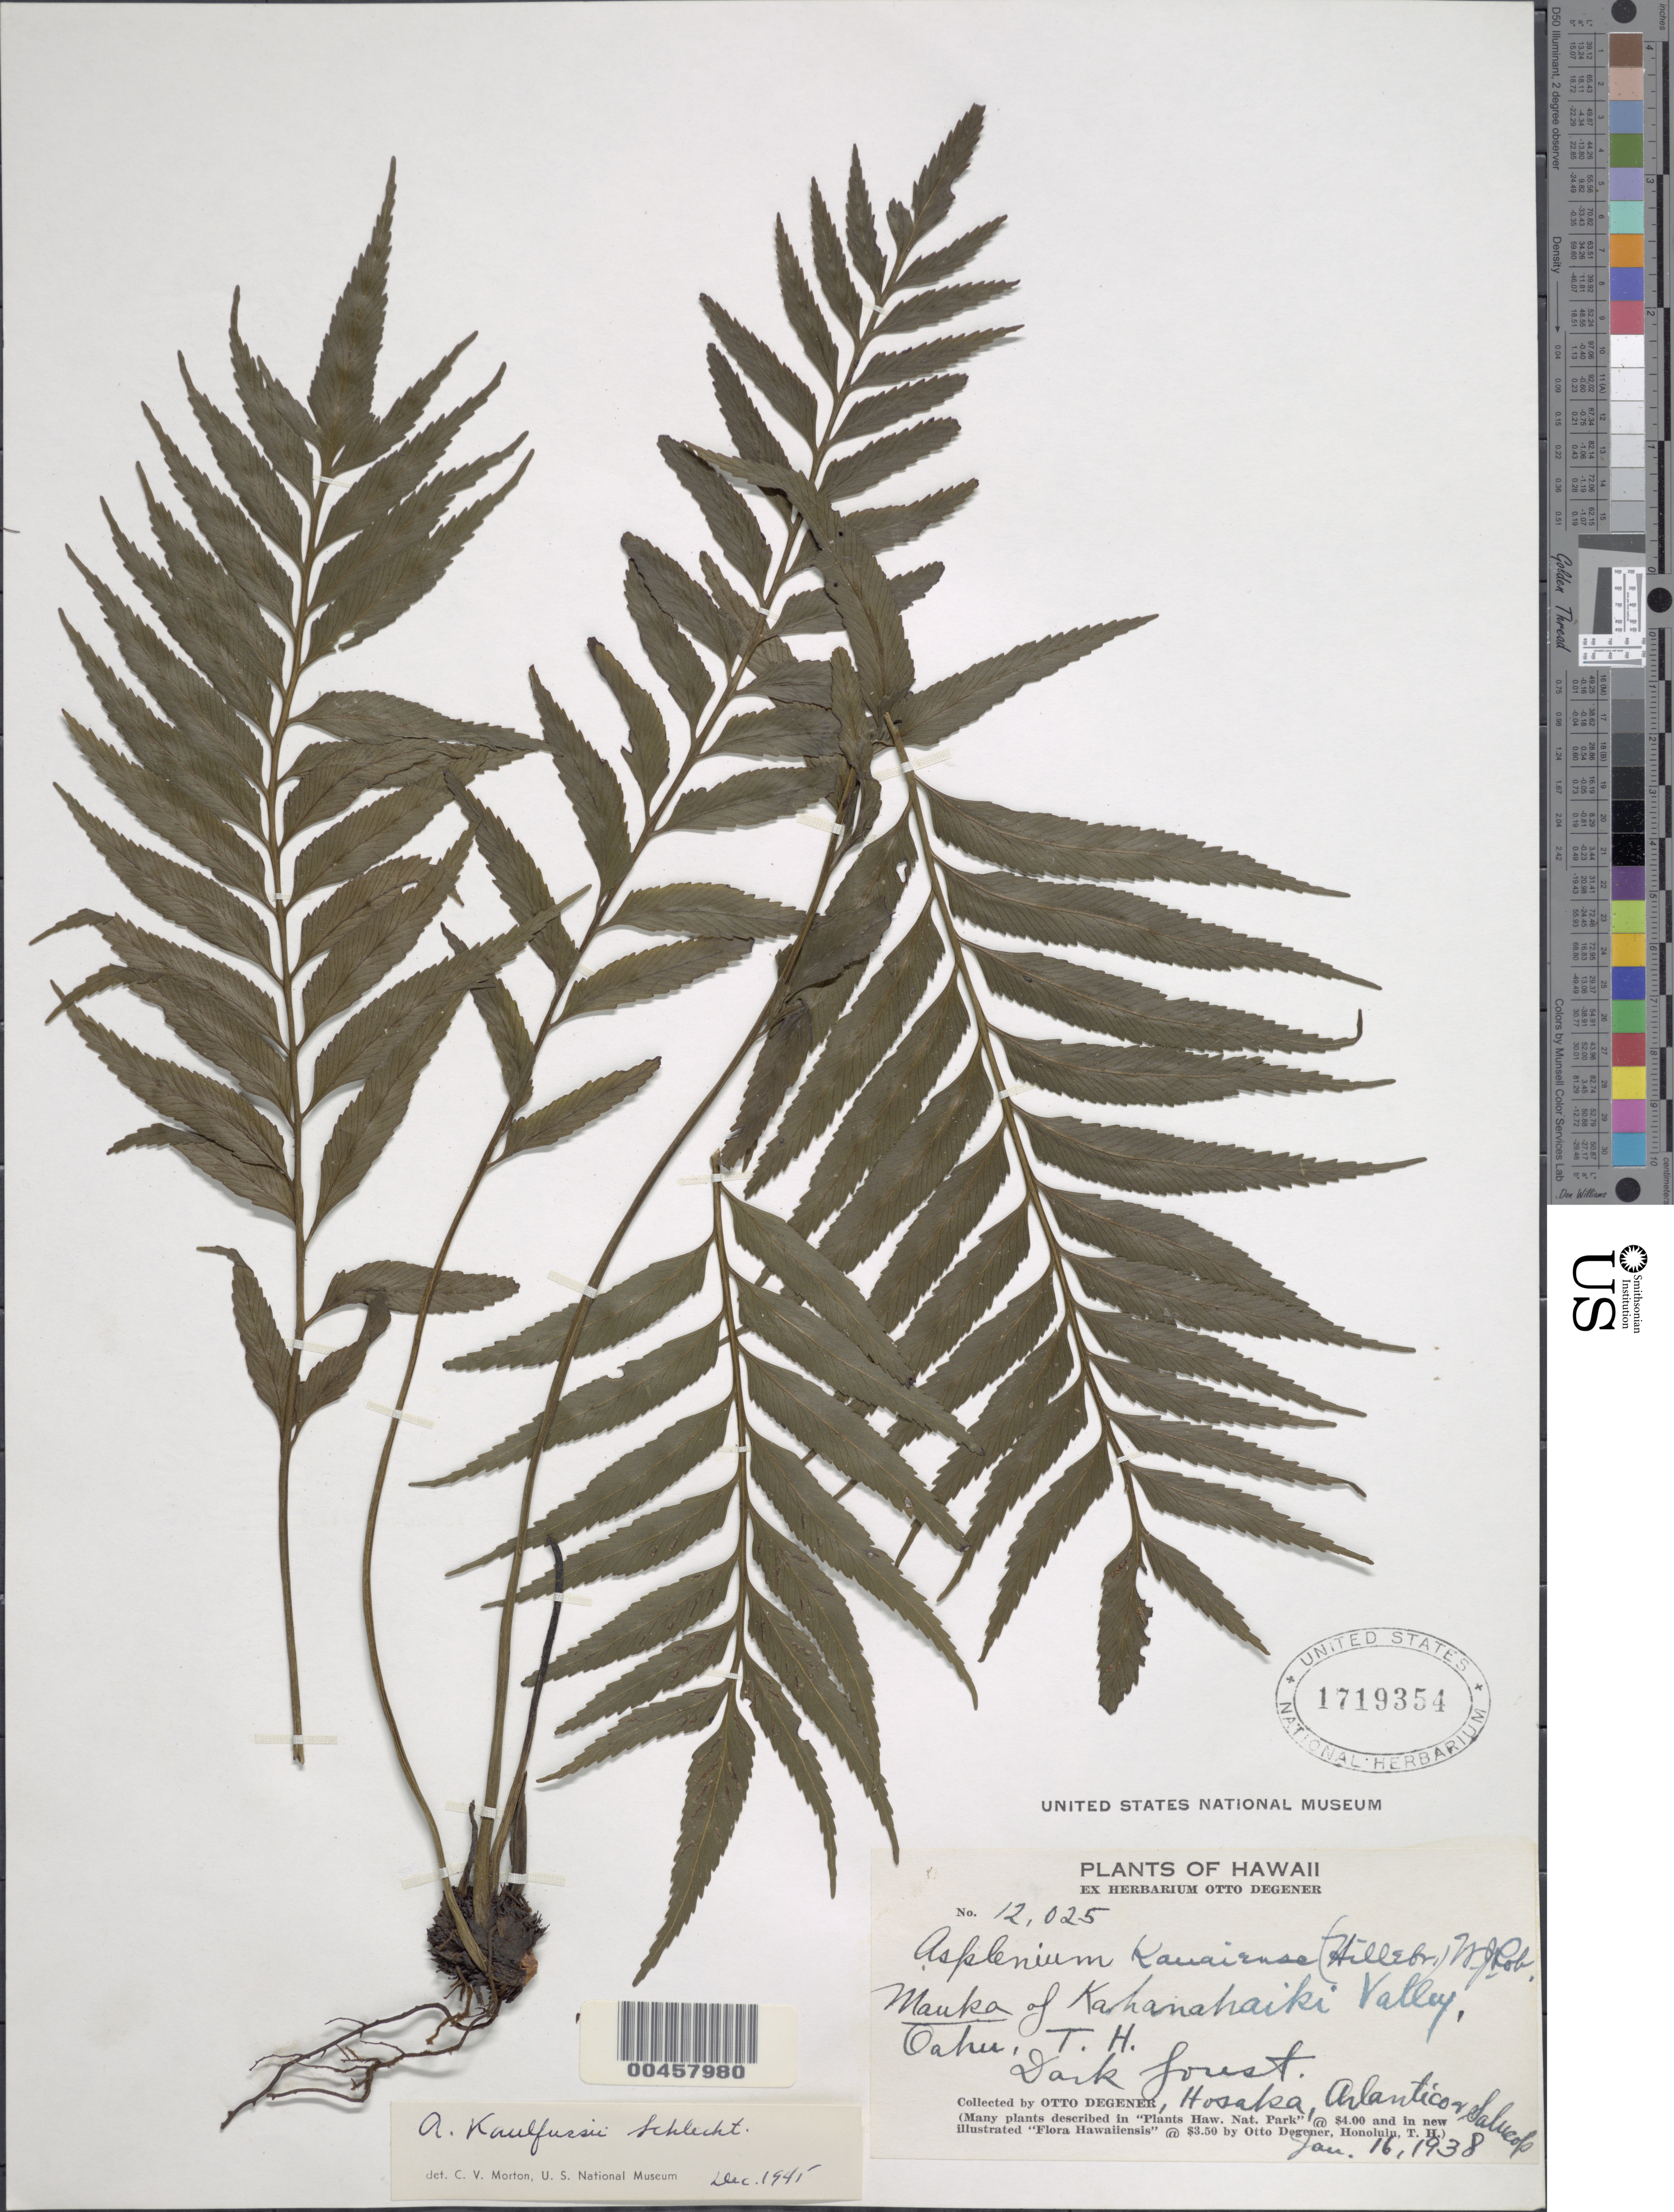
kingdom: Plantae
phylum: Tracheophyta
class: Polypodiopsida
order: Polypodiales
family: Aspleniaceae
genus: Asplenium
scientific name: Asplenium kaulfussii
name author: Schltdl.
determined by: Morton, C. V.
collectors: O. Degener, Hosaka, Arlantico & -- Salucop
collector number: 12025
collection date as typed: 16 Jan 1938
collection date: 1938-01-16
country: United States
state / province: Hawaii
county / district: Honolulu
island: Oahu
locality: Mauka of Kahanahaiki Valley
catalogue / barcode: US 1719354